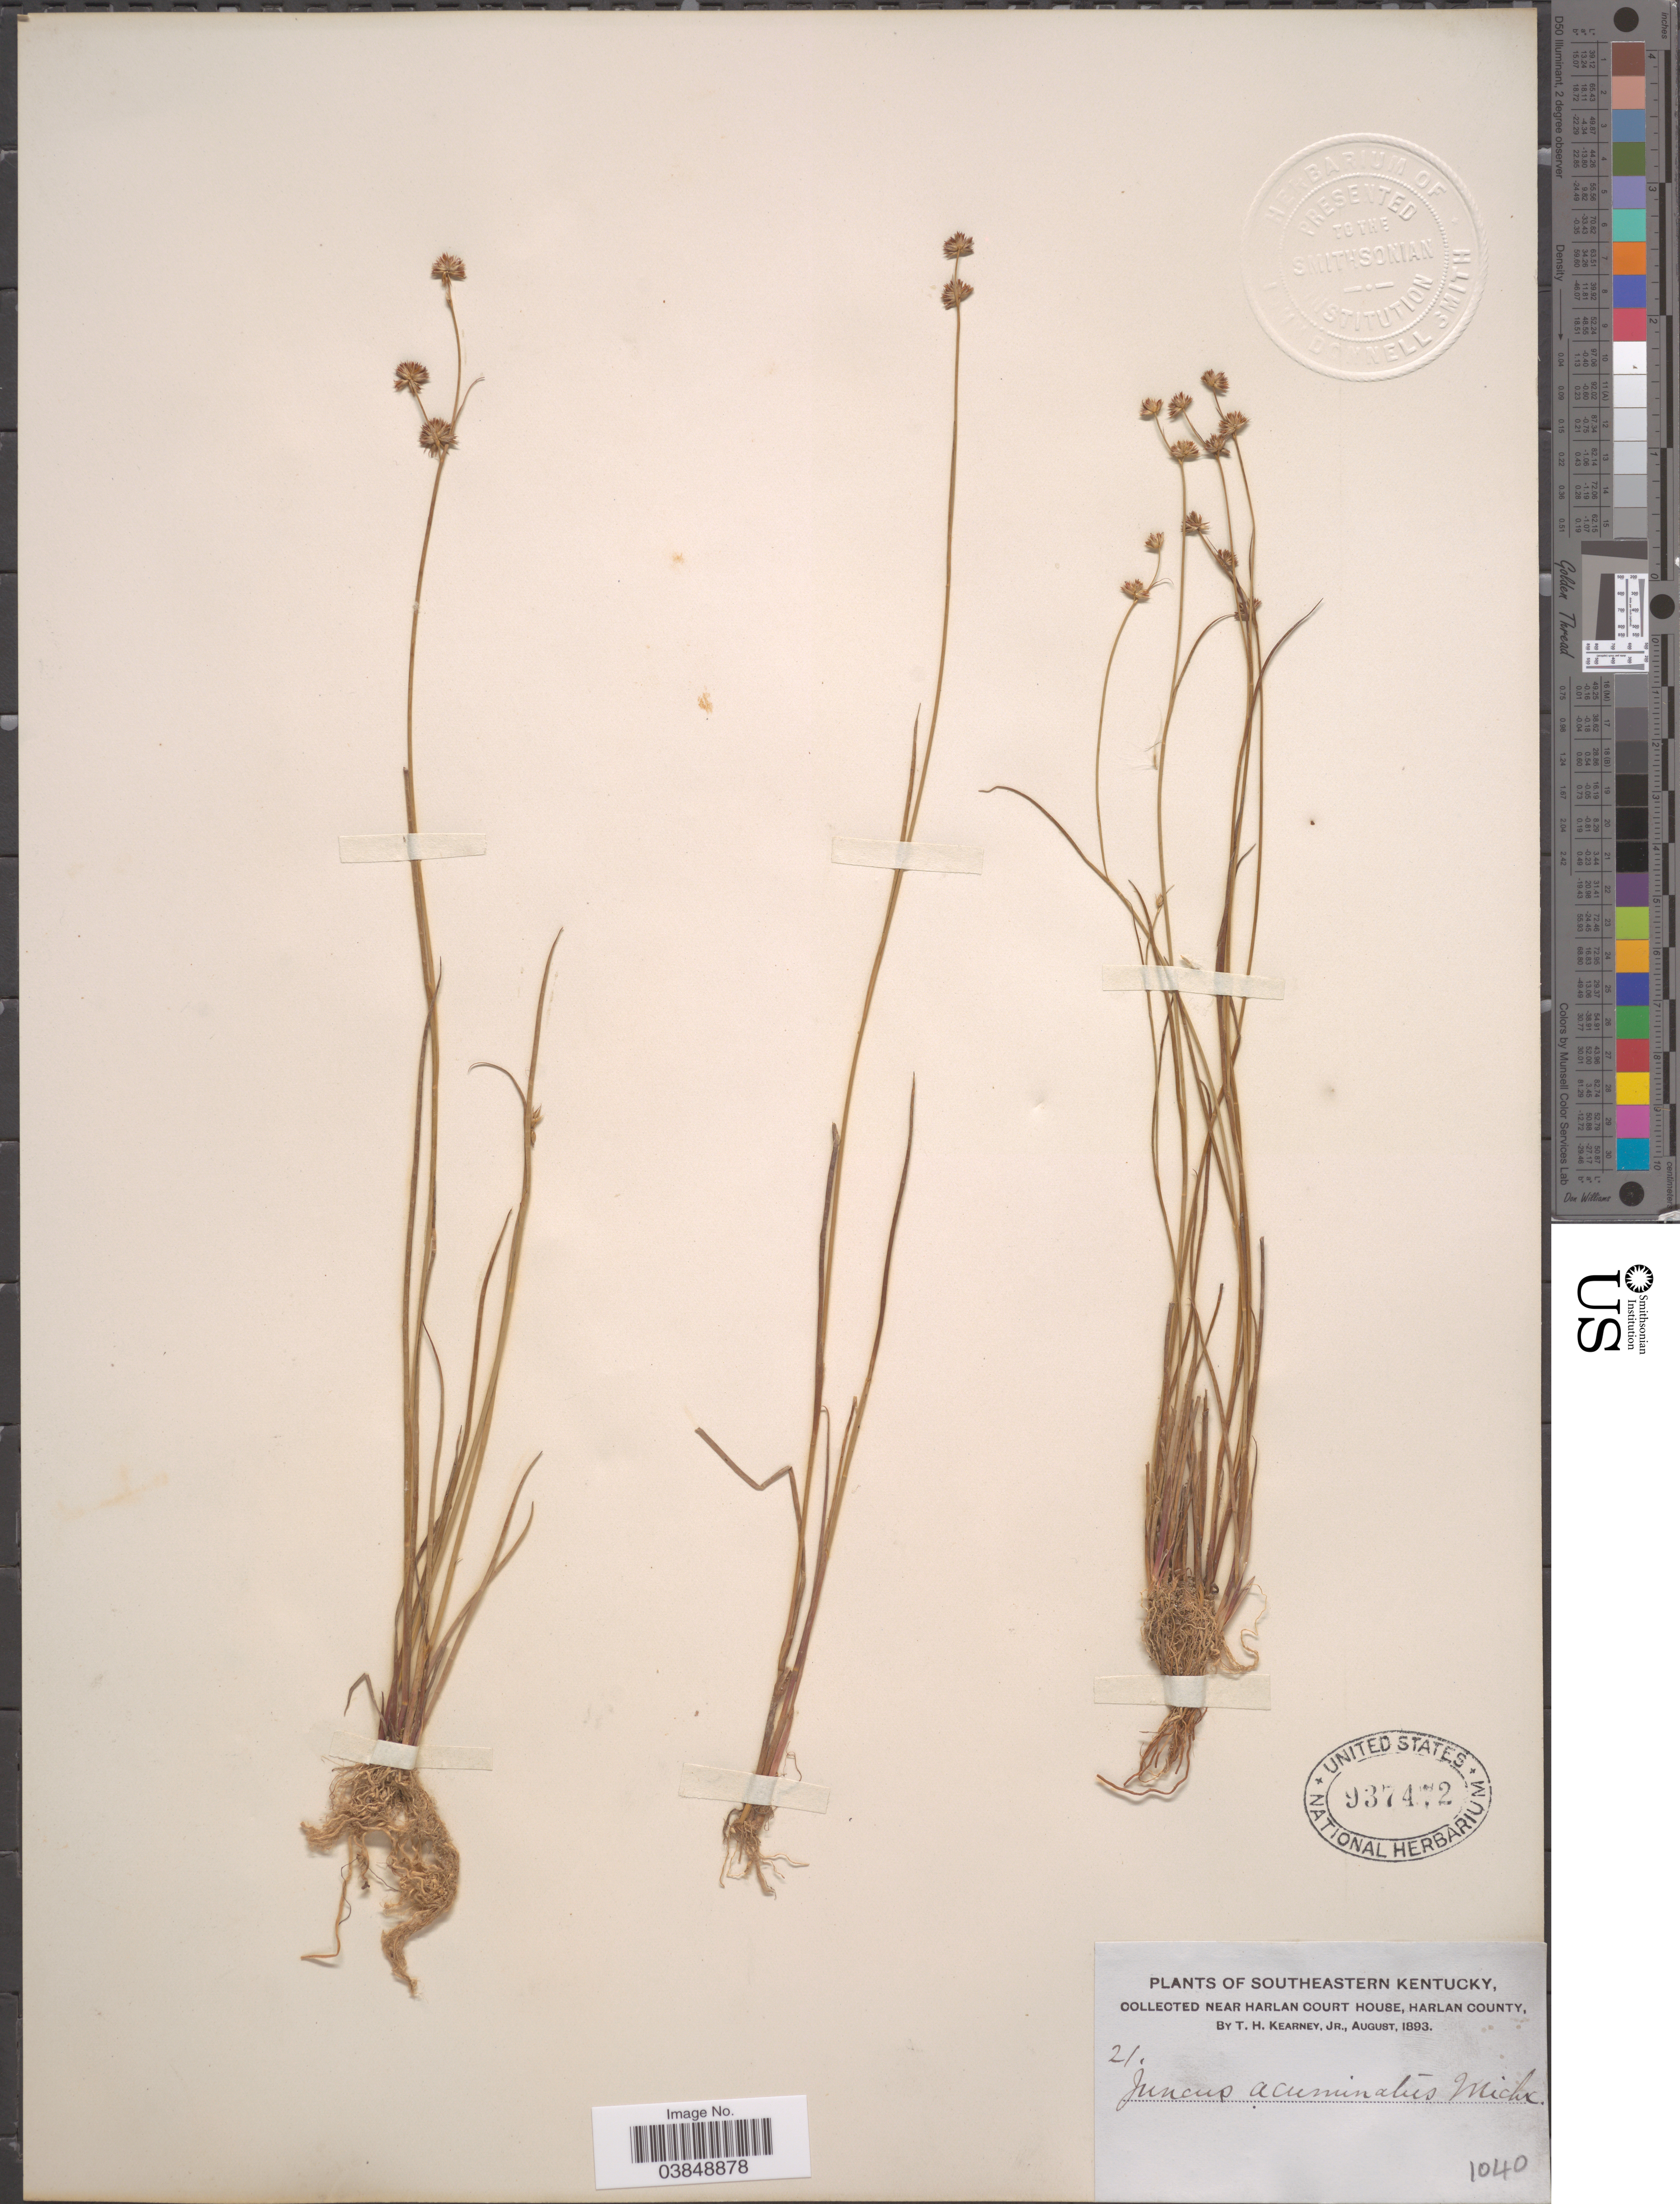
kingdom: Plantae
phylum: Tracheophyta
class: Liliopsida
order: Poales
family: Juncaceae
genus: Juncus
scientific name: Juncus acuminatus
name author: Michx.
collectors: T. H. Kearney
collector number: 21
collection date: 1893-08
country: Greece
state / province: Central Macedonia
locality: Southeastern Kentucky. Near Harlan Court House, Harlan County.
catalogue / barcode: US 937472